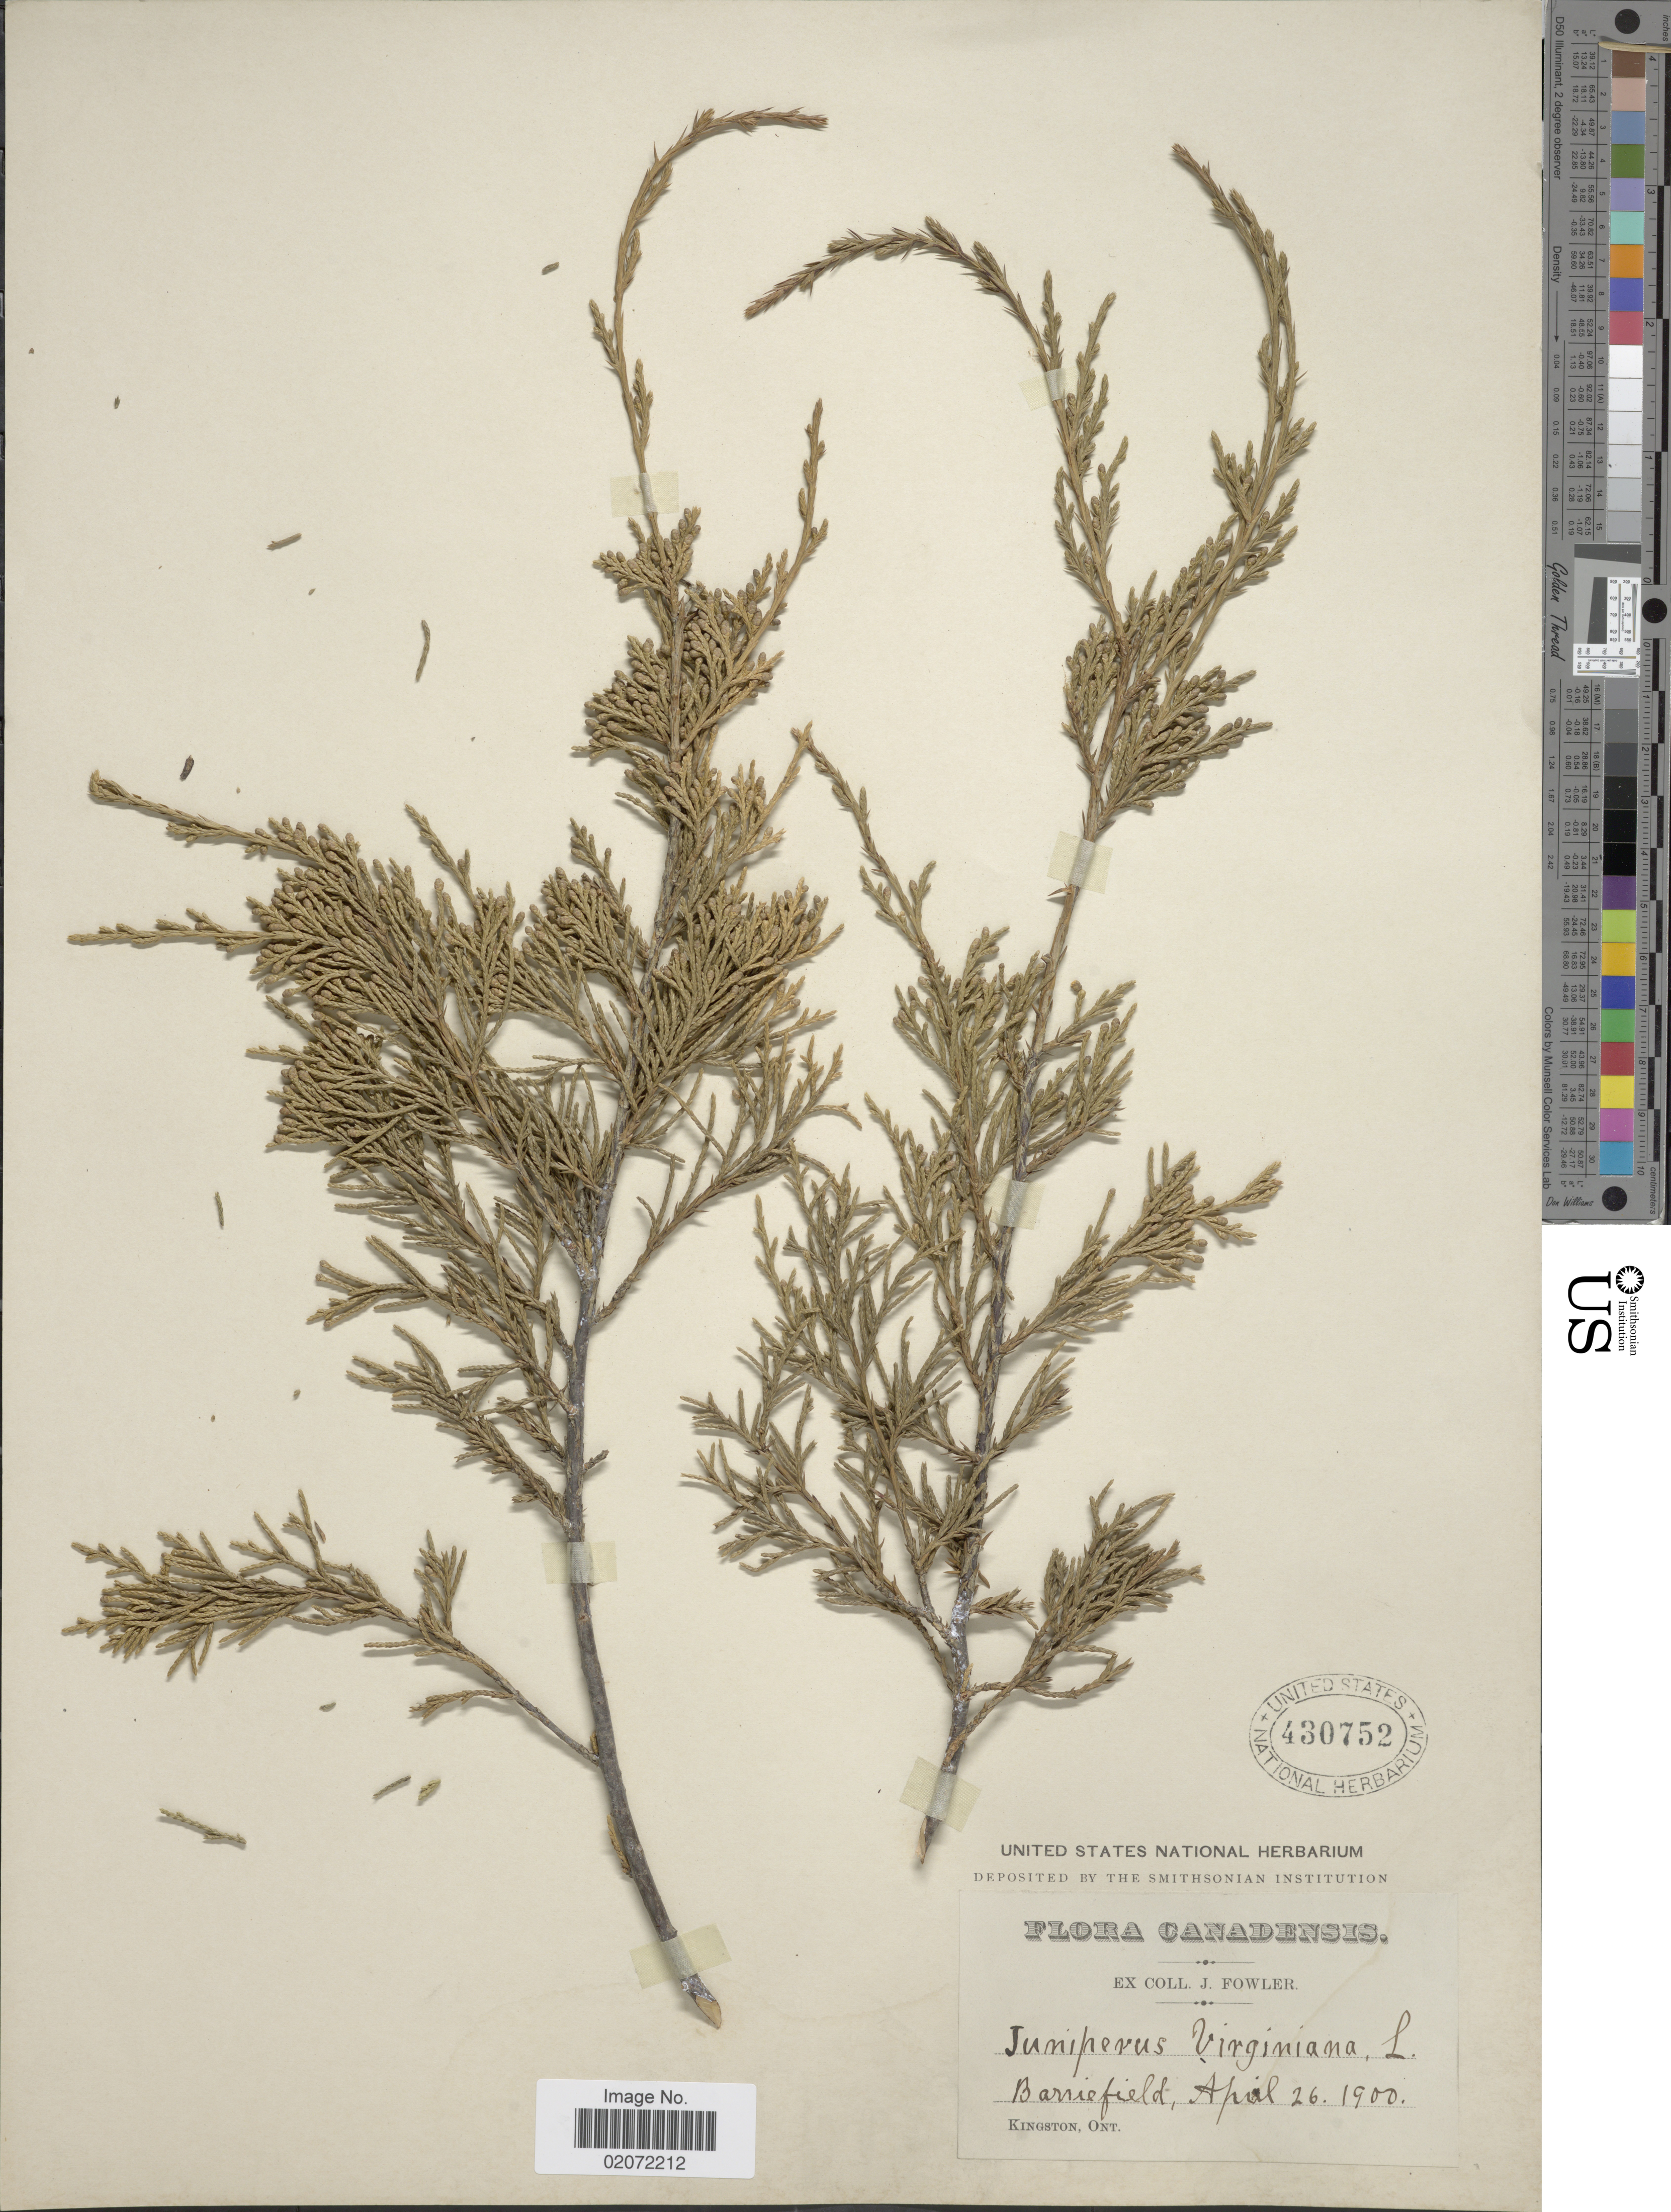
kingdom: Plantae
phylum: Tracheophyta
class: Pinopsida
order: Pinales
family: Cupressaceae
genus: Juniperus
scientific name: Juniperus virginiana var. crebra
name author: Fernald & Griscom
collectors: J. P. Fowler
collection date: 1900-04-26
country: Canada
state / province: Ontario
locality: Barriefield, Kingston, Ont.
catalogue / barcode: US 430752